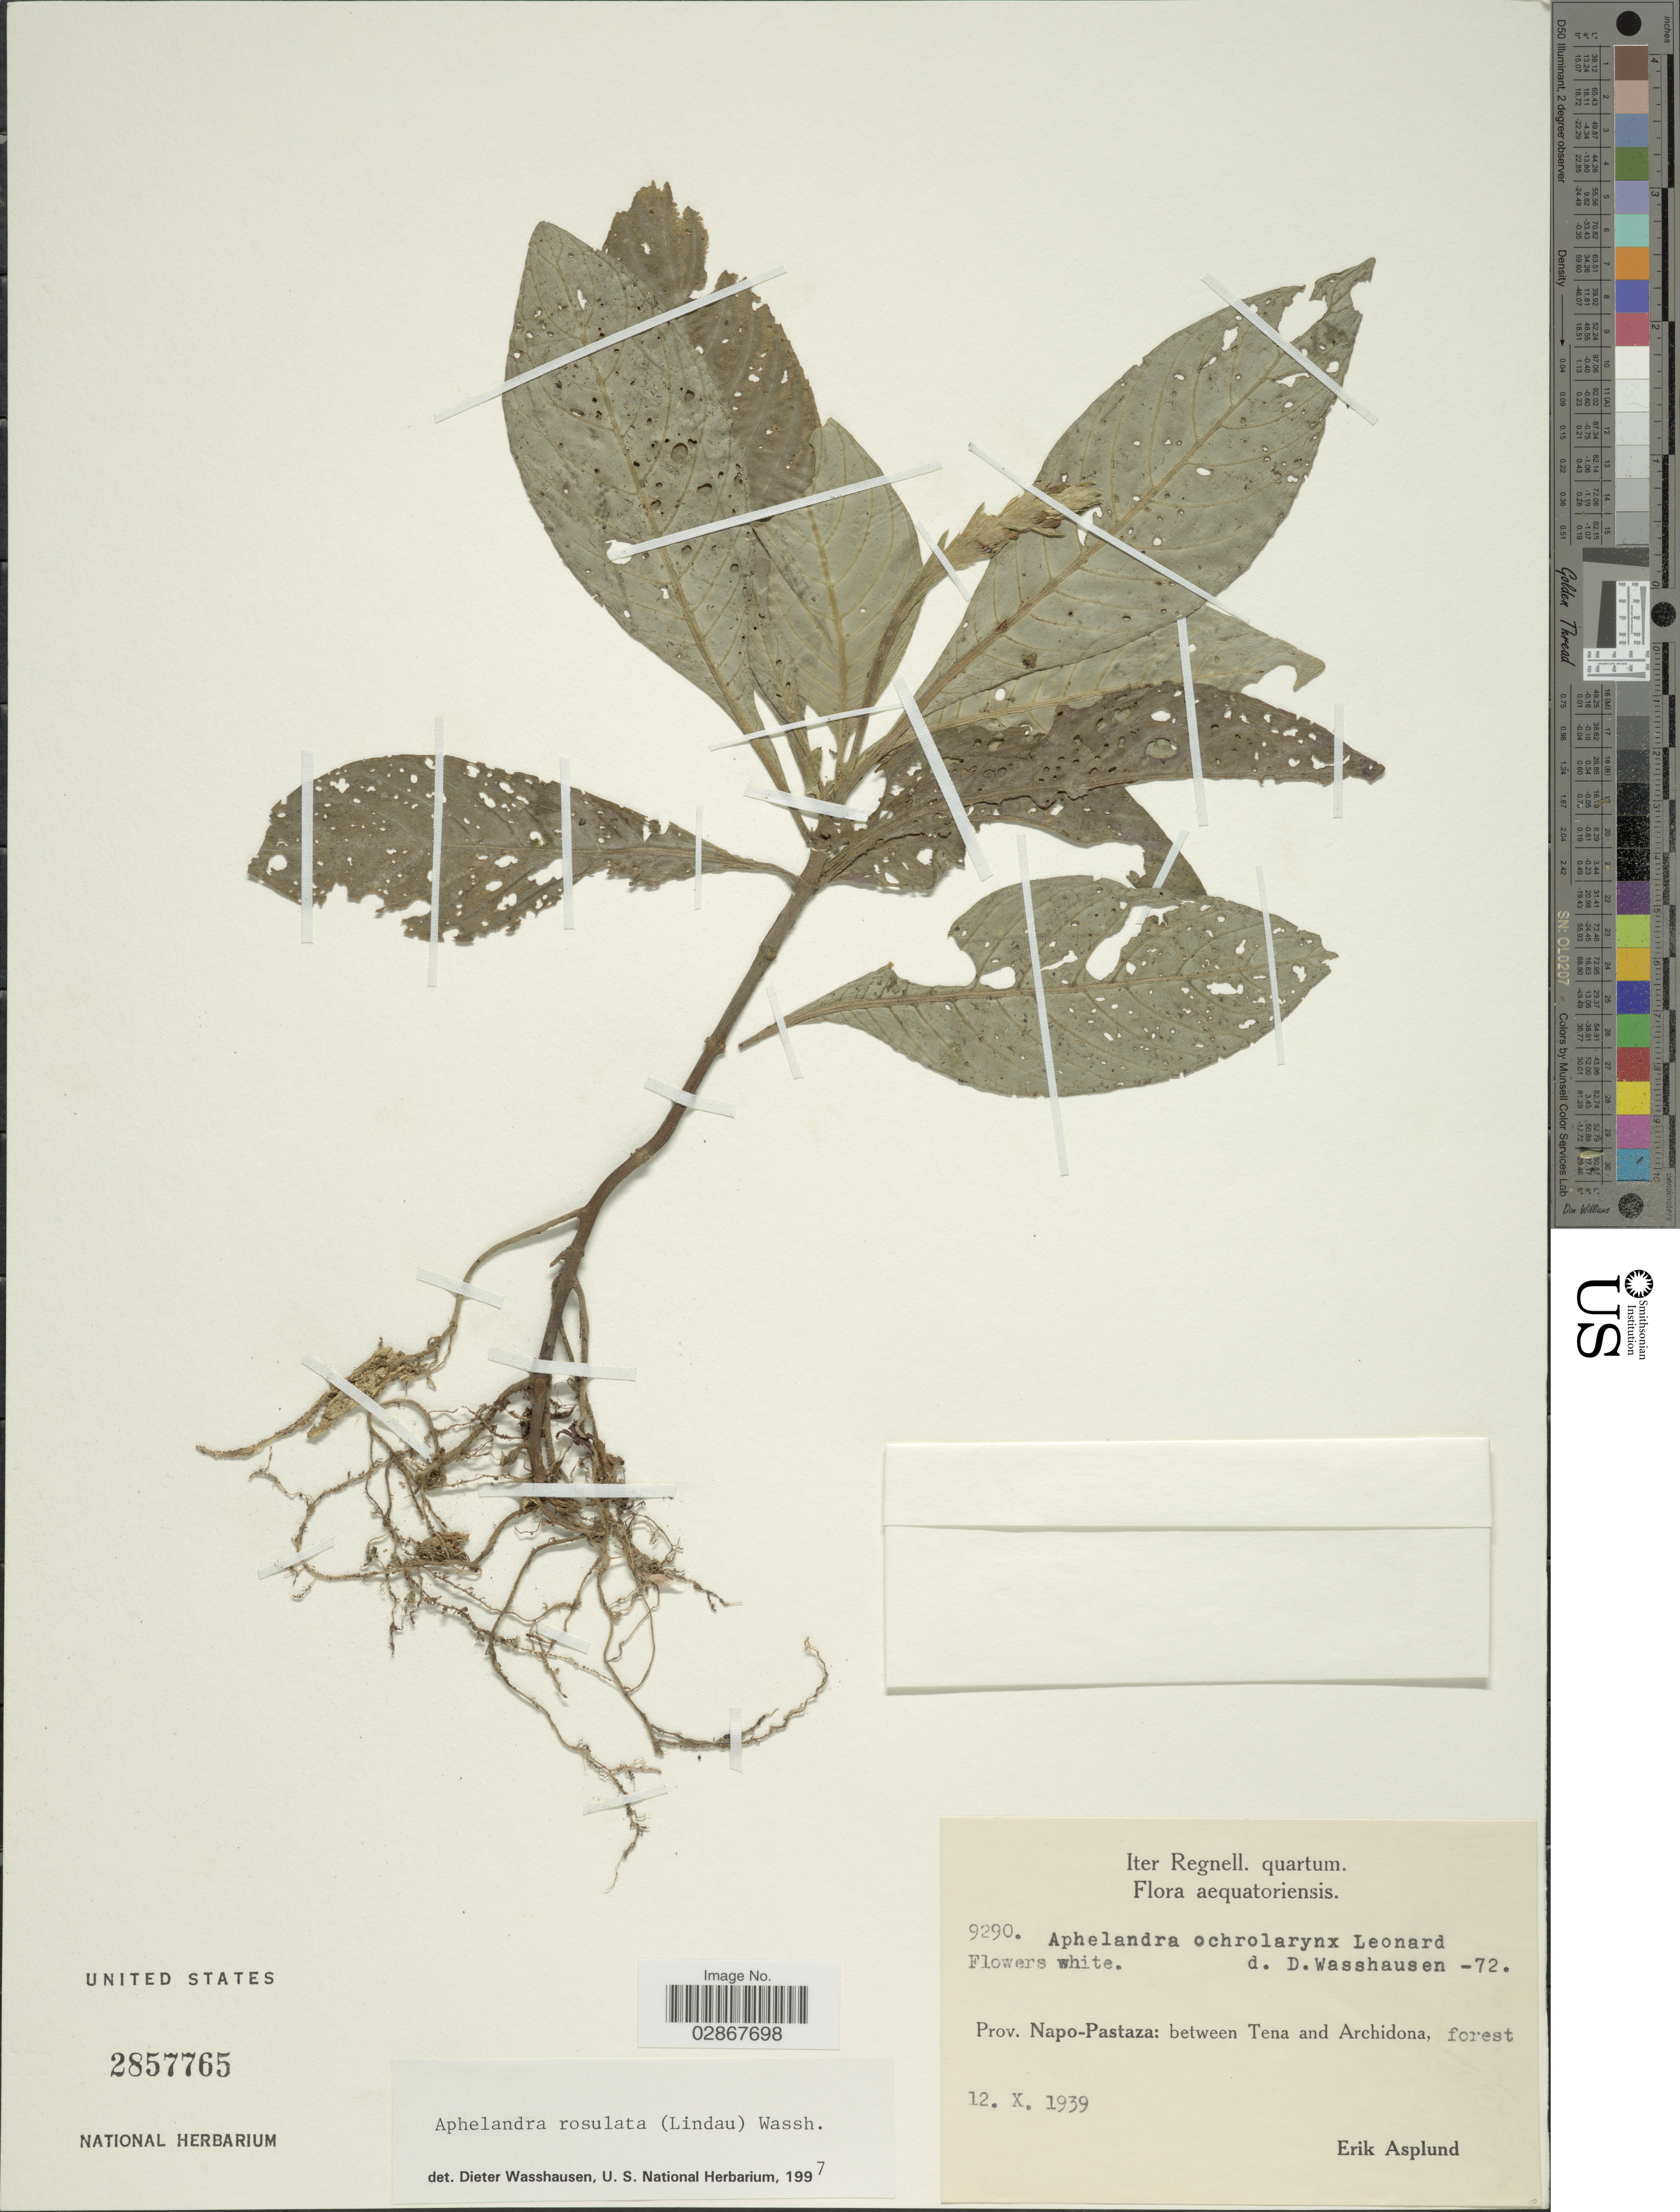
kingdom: Plantae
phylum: Tracheophyta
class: Magnoliopsida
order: Lamiales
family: Acanthaceae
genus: Aphelandra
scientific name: Aphelandra rosulata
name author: (Lindau) Wassh.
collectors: E. Asplund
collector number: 9290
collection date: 1939-10-12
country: Ecuador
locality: Prov. Napo-Pastaza: between Tena and Archidona.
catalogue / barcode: US 2857765